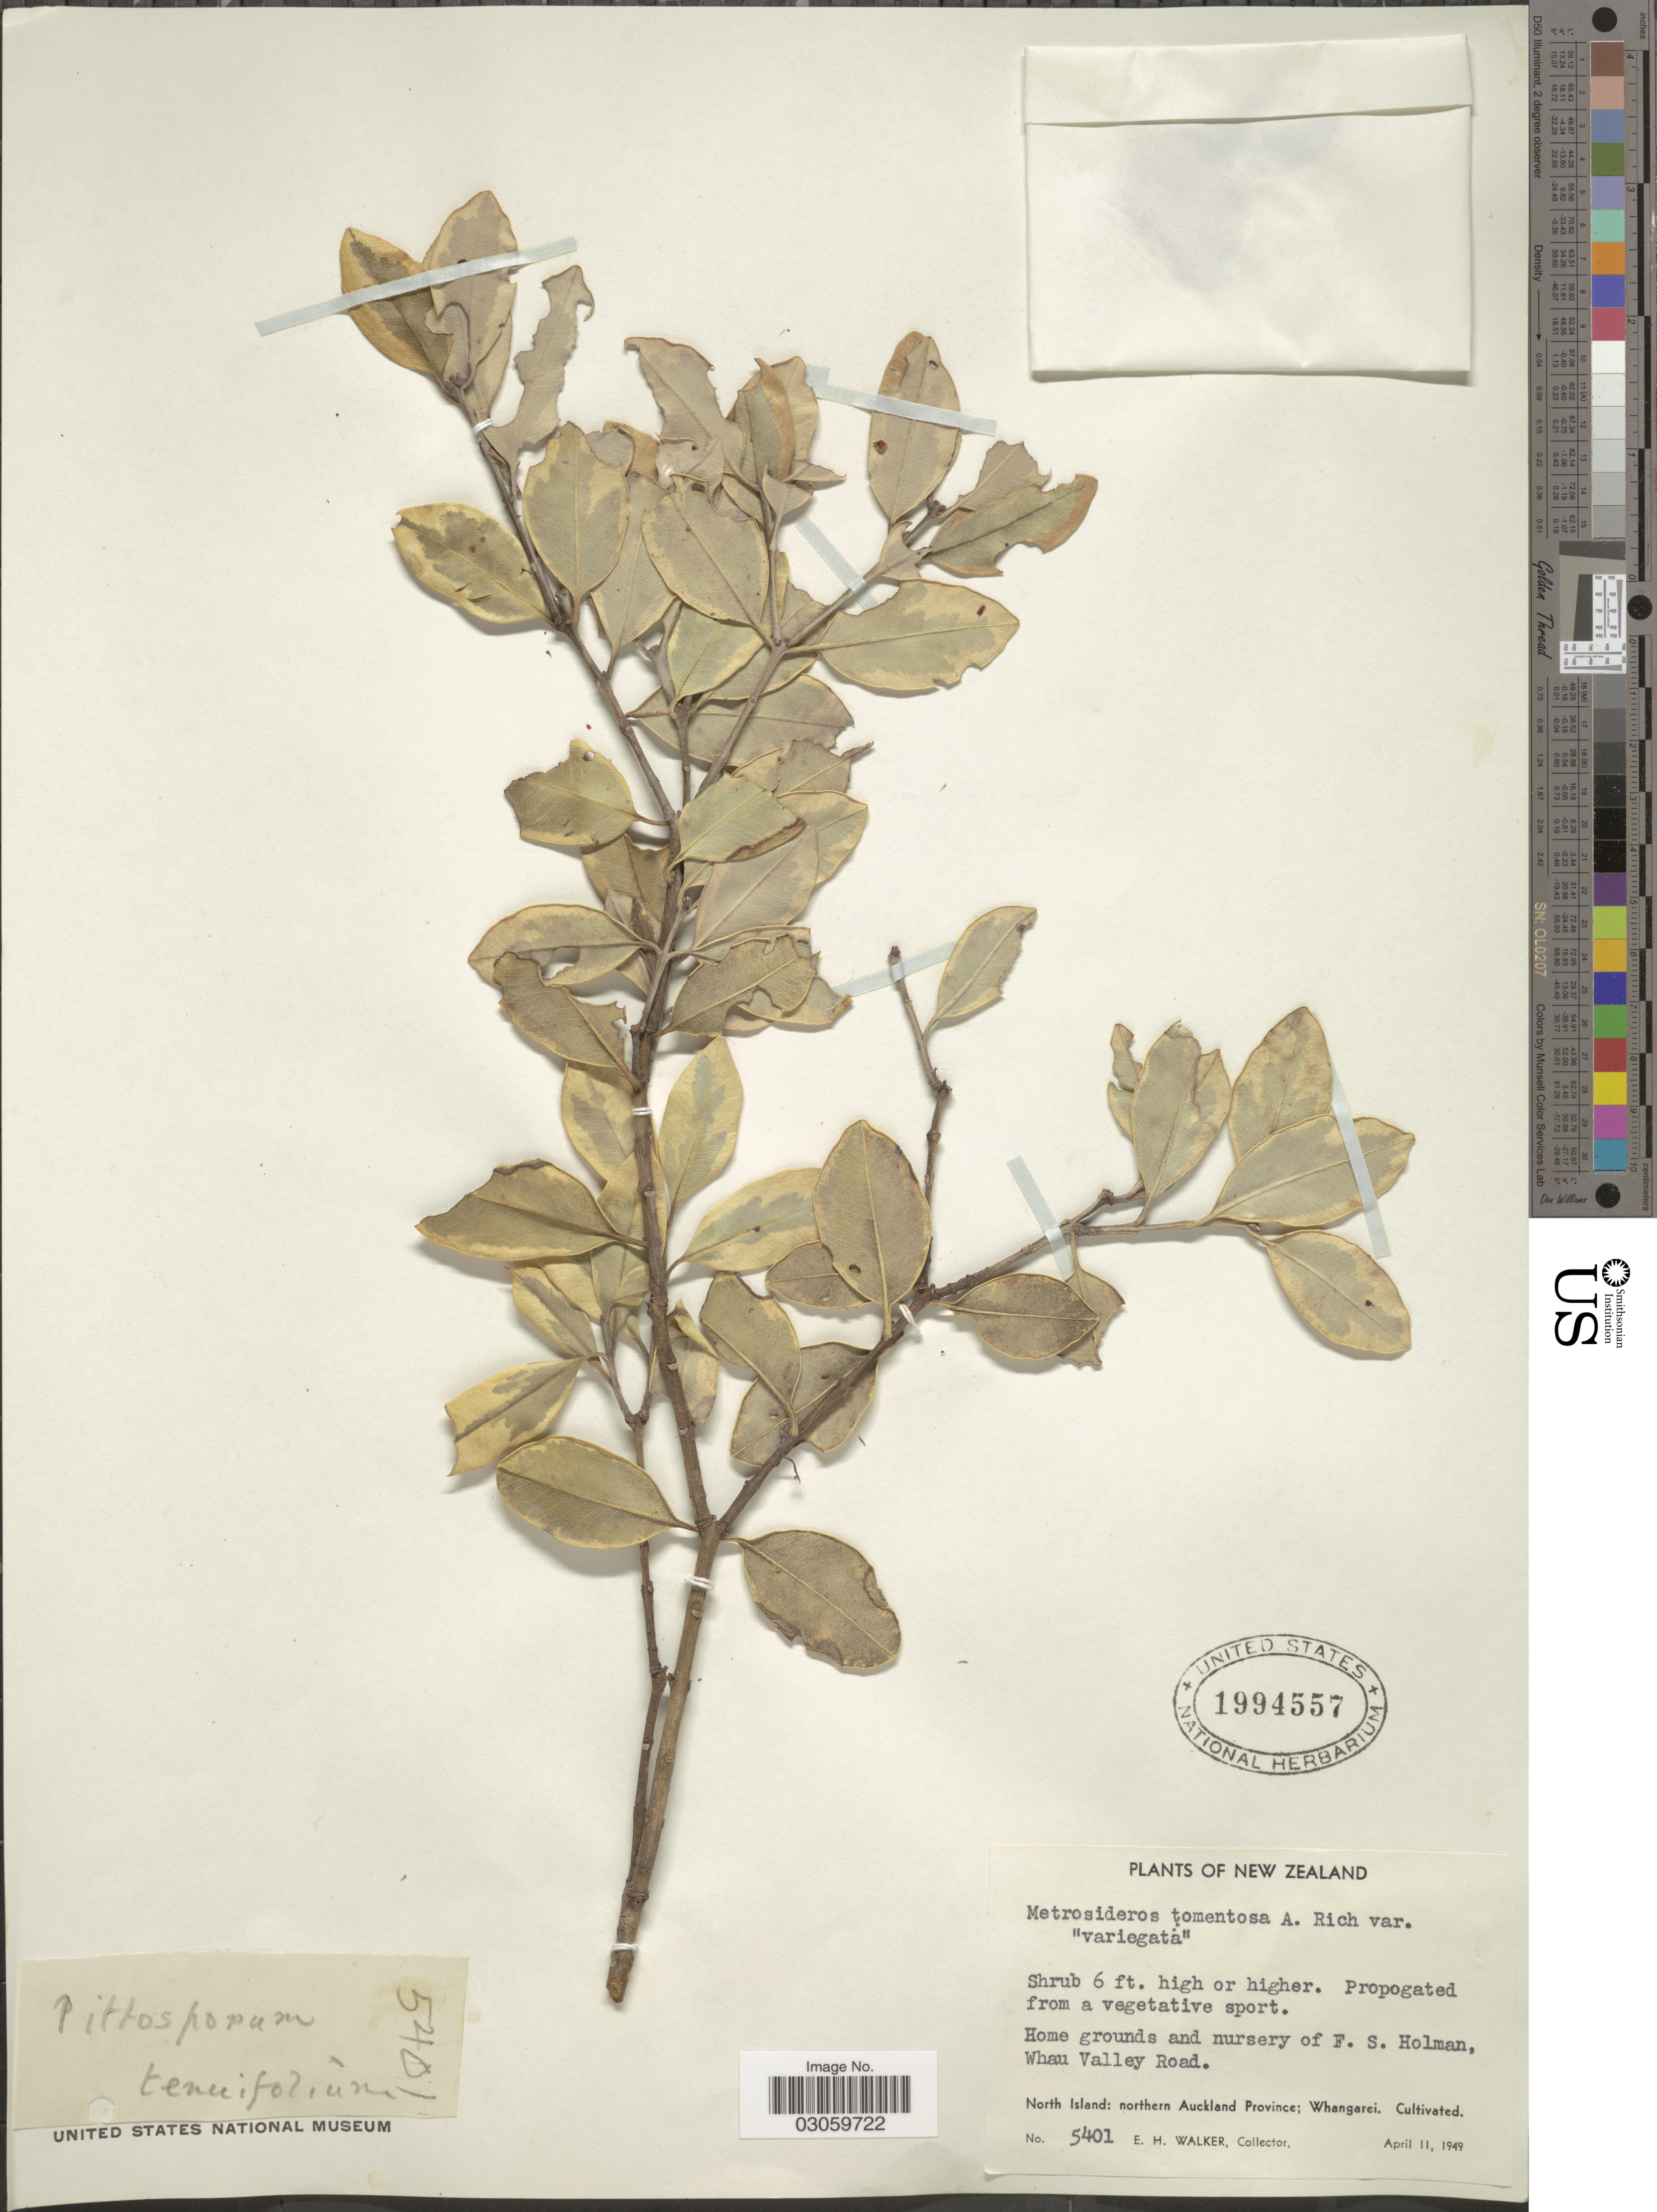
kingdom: Plantae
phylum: Tracheophyta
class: Magnoliopsida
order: Myrtales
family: Myrtaceae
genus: Metrosideros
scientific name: Metrosideros excelsa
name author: Sol. ex Gaertn.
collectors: E. H. Walker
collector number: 5401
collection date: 1949-04-11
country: New Zealand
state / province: Auckland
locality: Home grounds and nursery of F. S. Holman, Whau Valley Road. North Island: northern Auckland Province; Whangarei.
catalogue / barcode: US 1994557